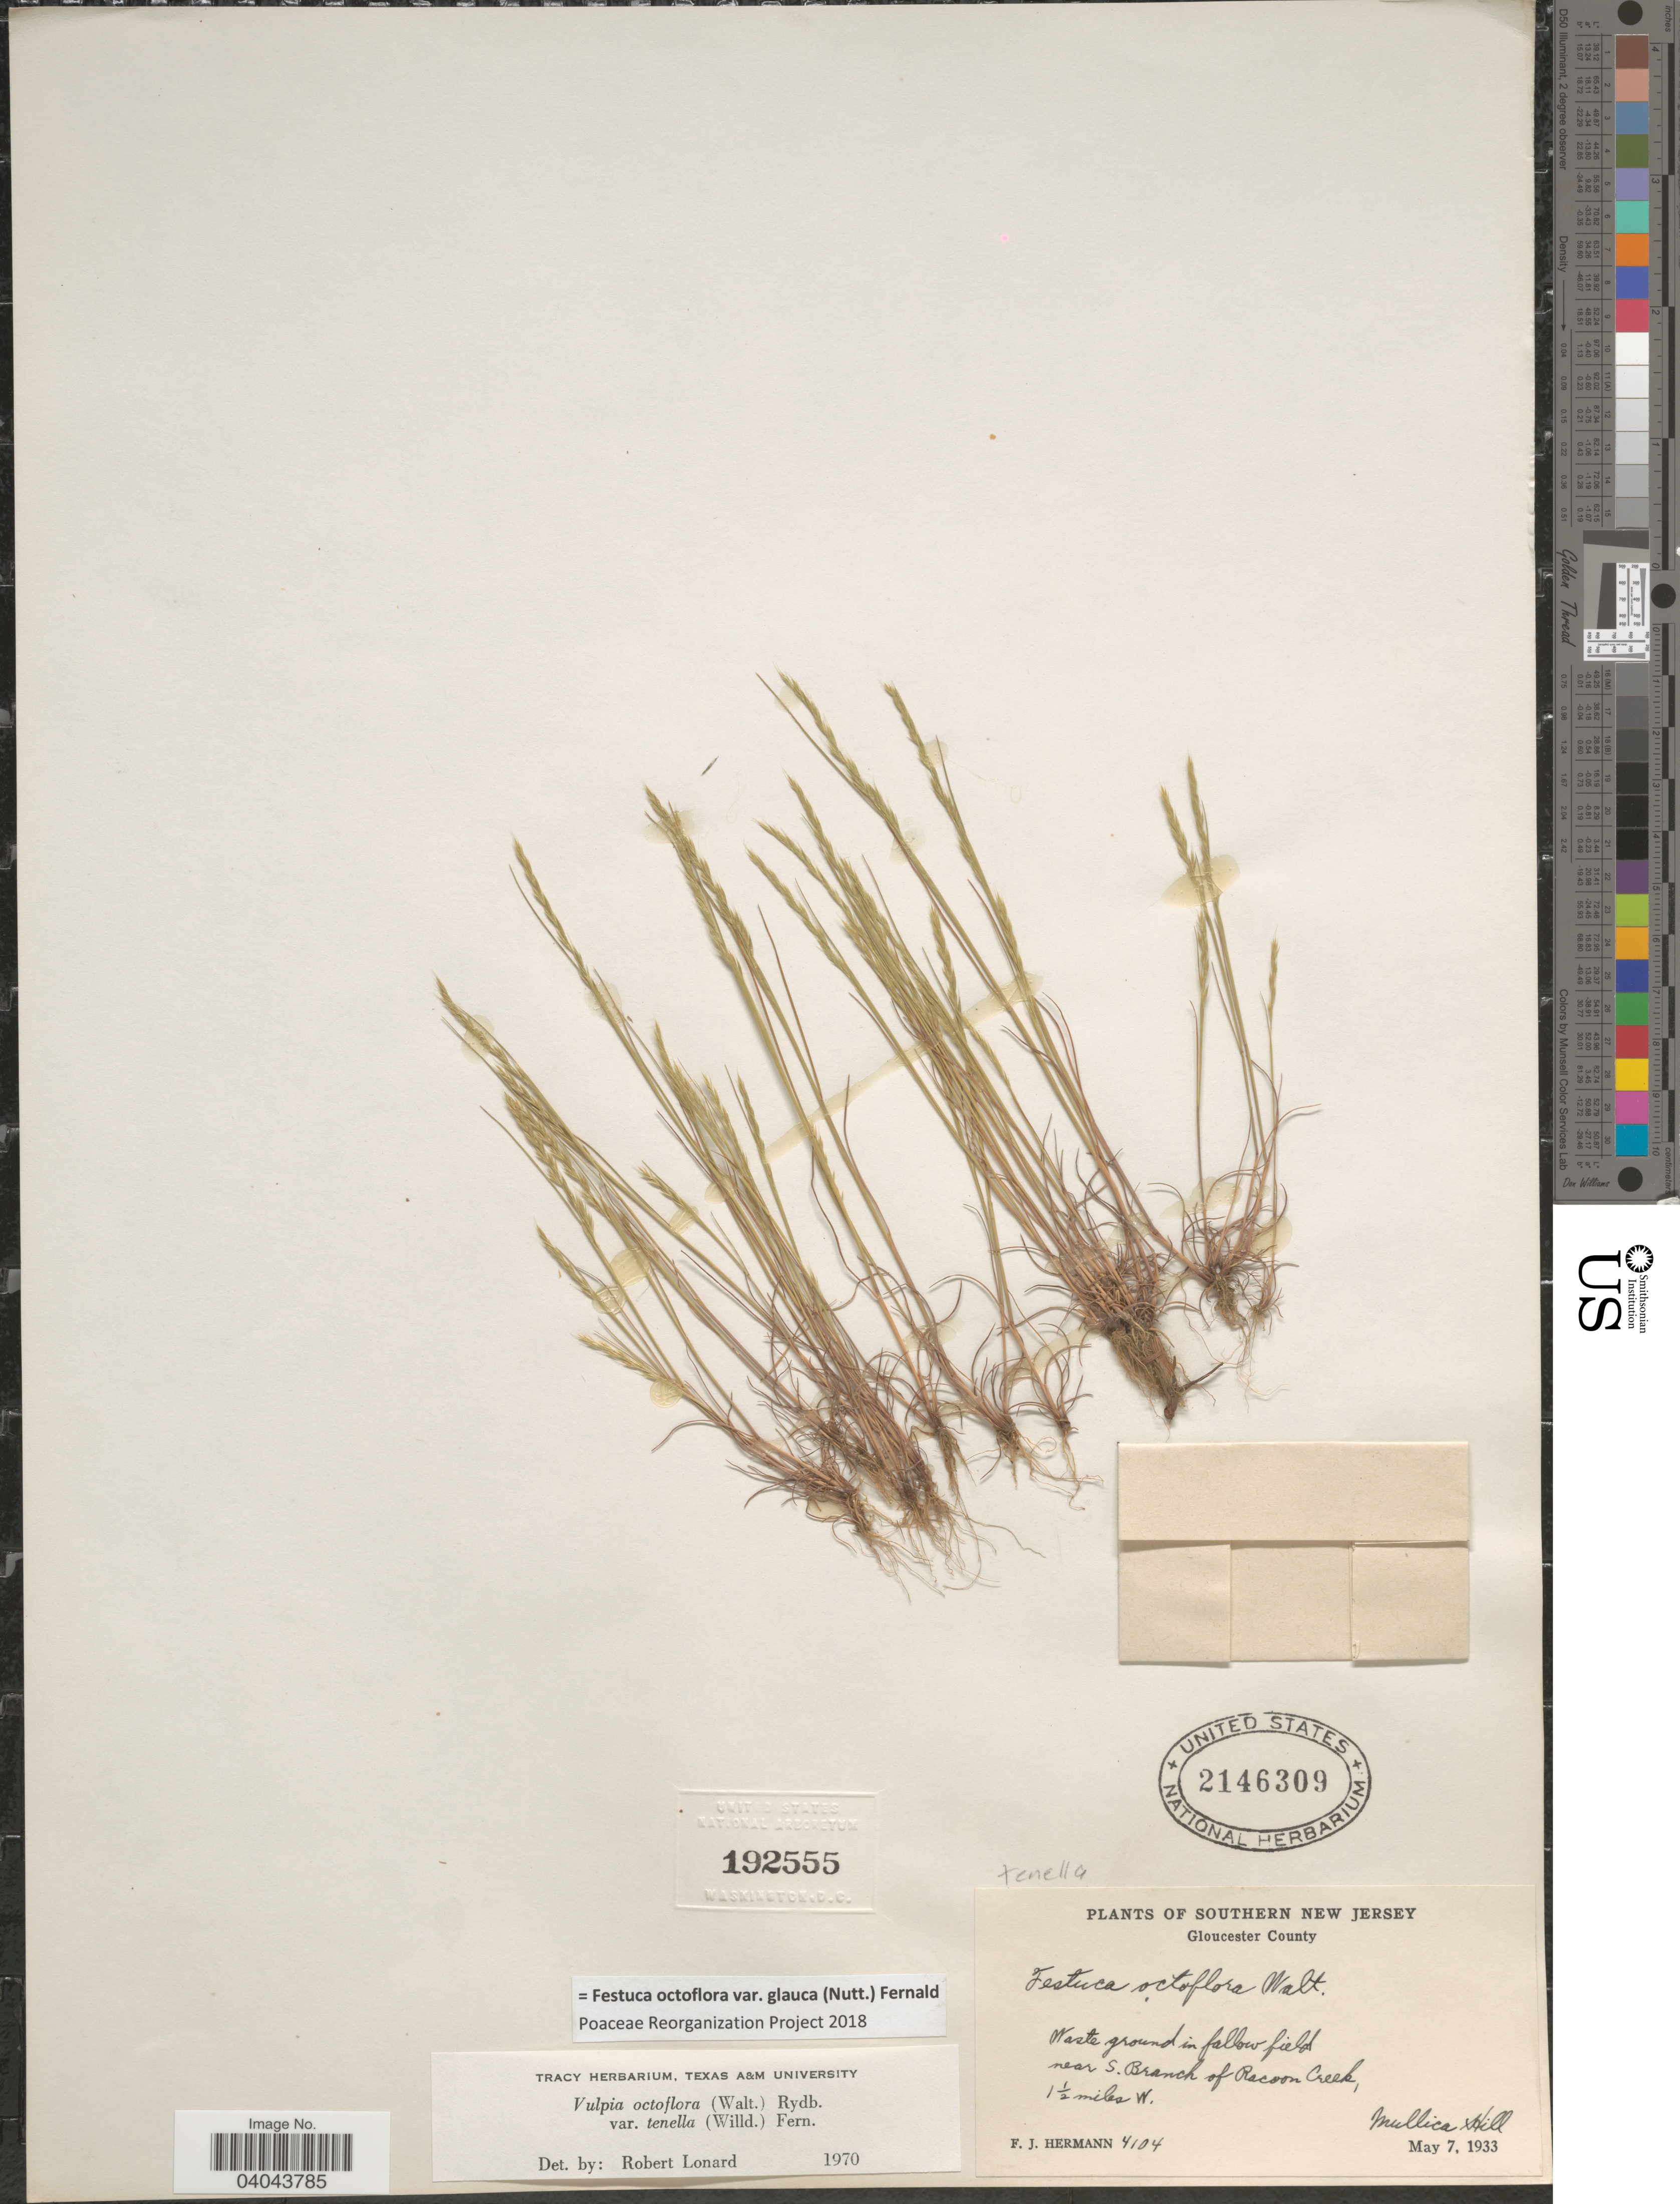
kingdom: Plantae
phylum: Tracheophyta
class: Liliopsida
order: Poales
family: Poaceae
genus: Festuca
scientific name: Festuca octoflora var. glauca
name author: (Nutt.) Fernald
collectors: F. J. Hermann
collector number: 4104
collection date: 1933-05-07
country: United States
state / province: New Jersey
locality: Southern New Jersey. Gloucester County. Near S. Branch of Racoon Creek, 1½ miles W. Mullica Hill.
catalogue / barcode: US 2146309